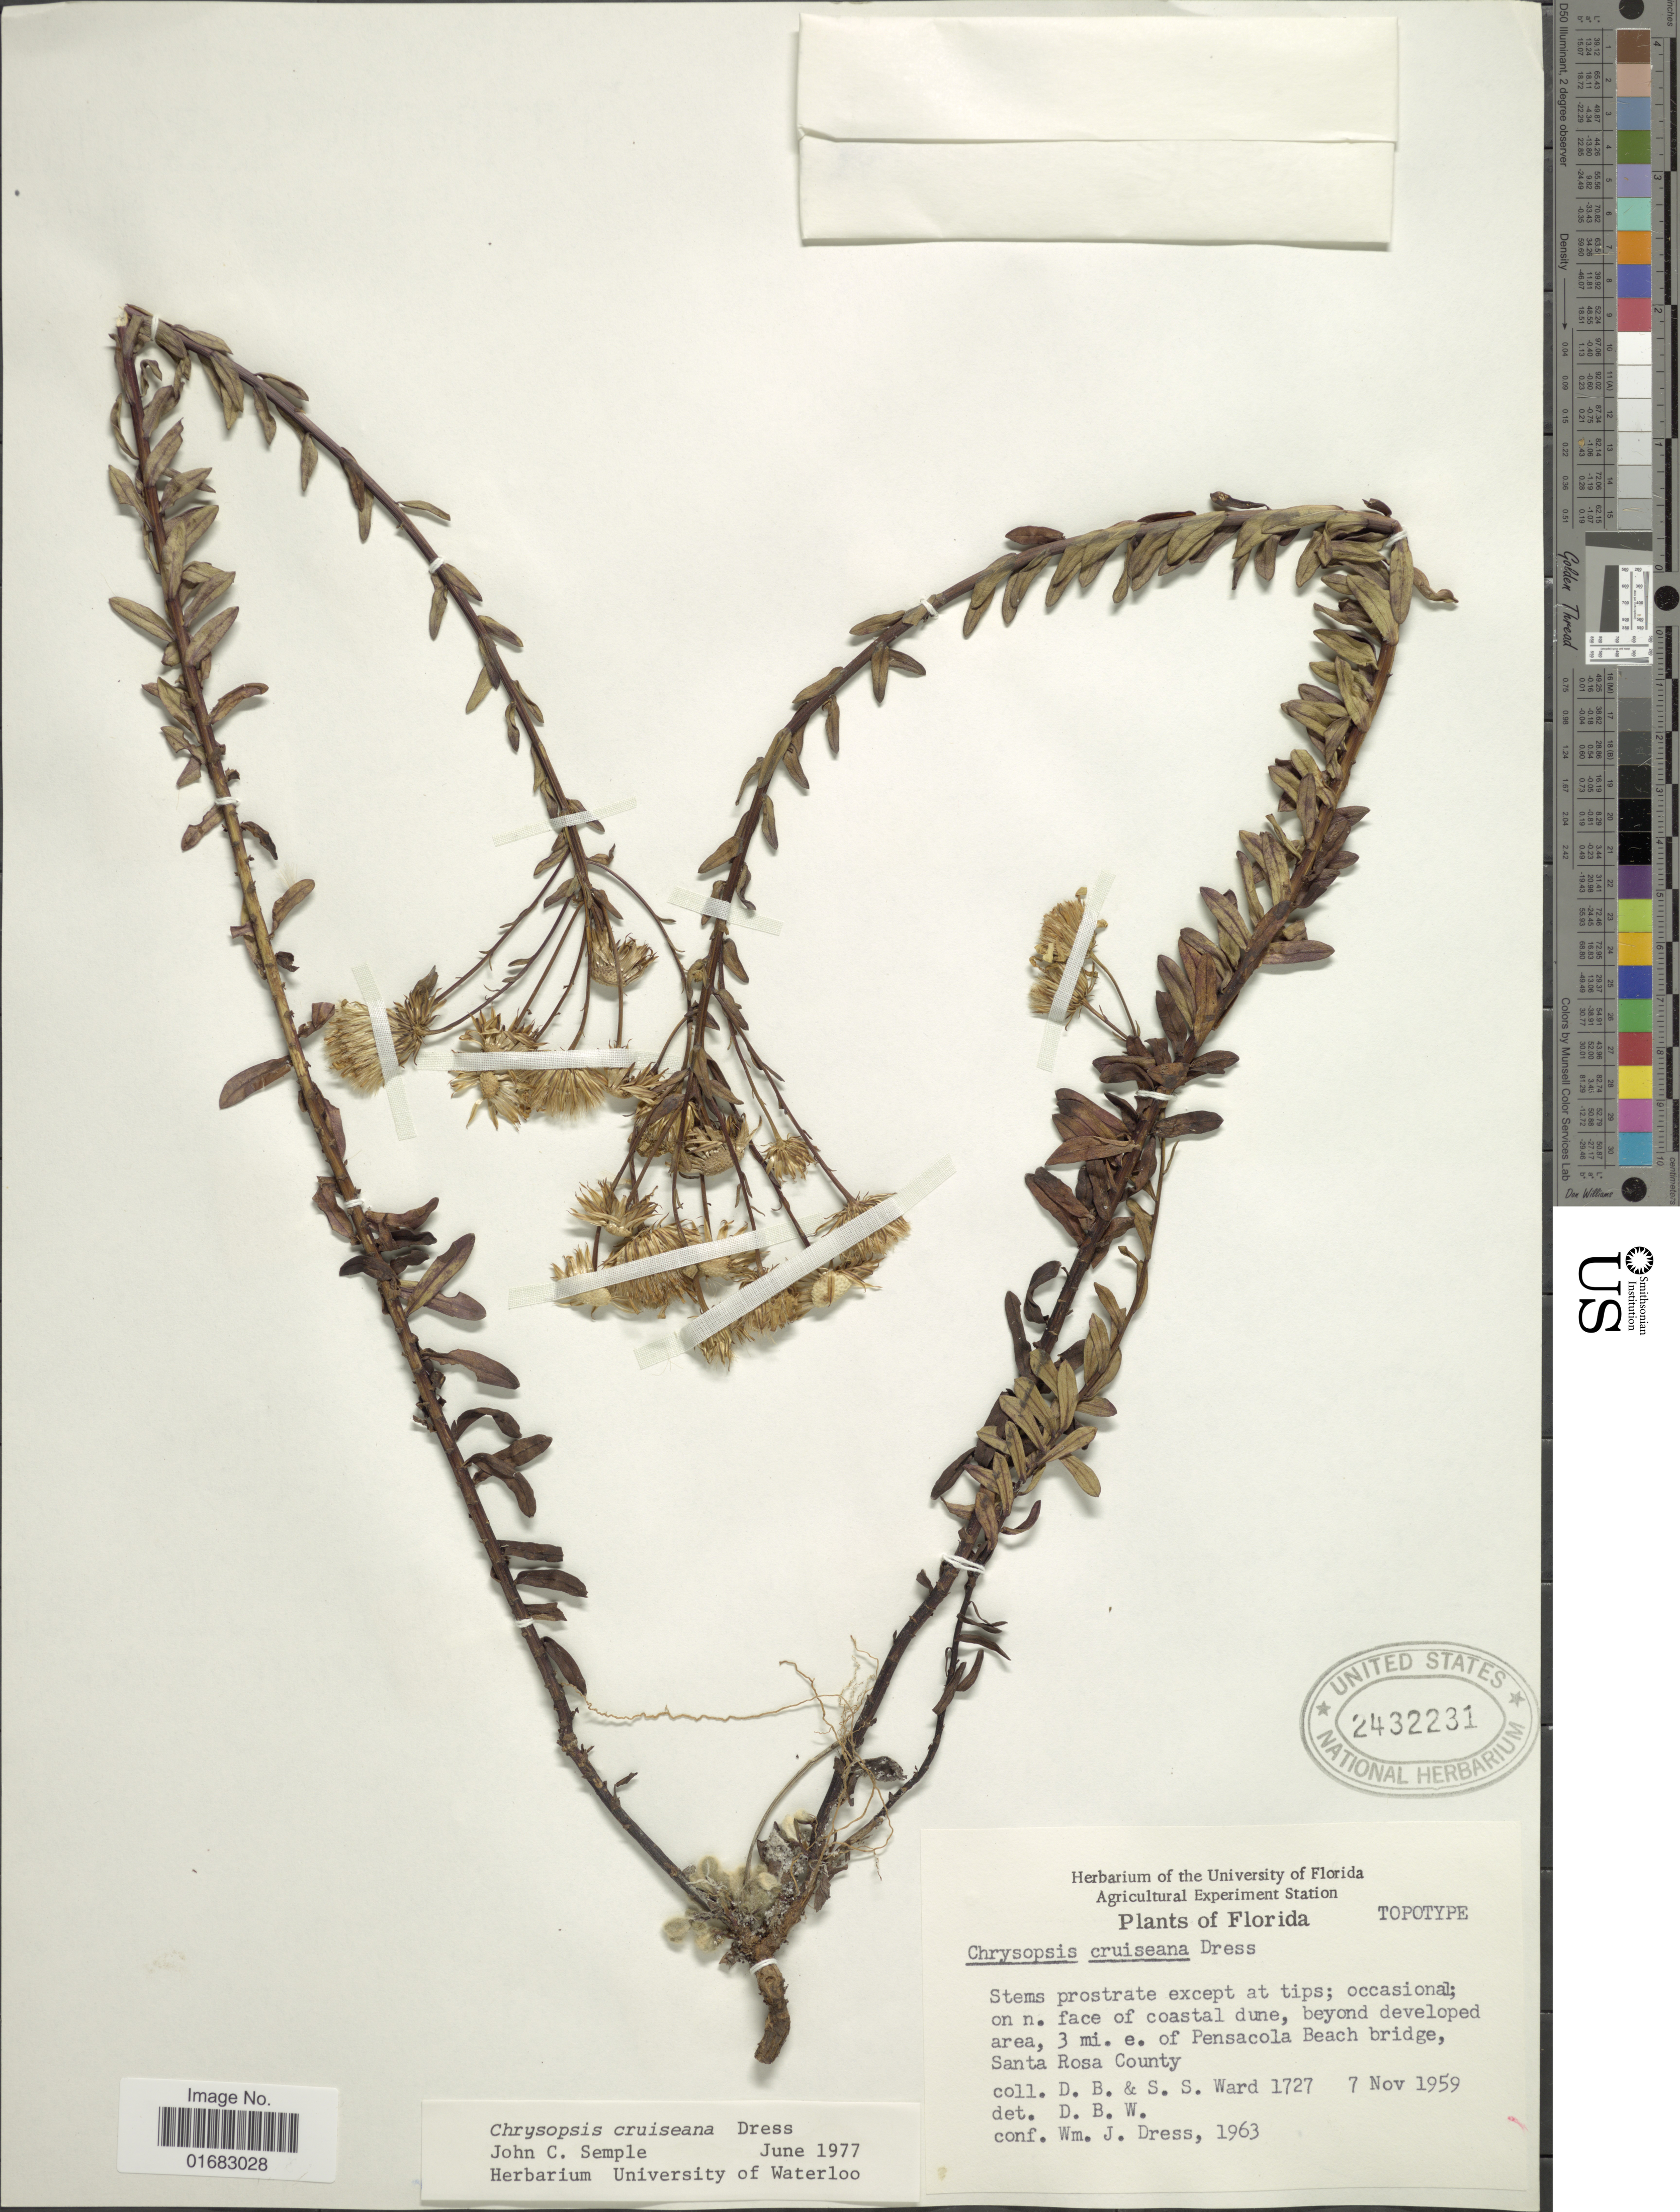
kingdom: Plantae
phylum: Tracheophyta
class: Magnoliopsida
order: Asterales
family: Asteraceae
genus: Chrysopsis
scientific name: Chrysopsis gossypina subsp. cruiseana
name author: (Dress) Semple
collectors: D. B. Ward & S. S. Ward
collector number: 1727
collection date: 1959-11-07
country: United States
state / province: Florida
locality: Florida. beyond developed area, 3 mi. e. of Pensacola Beach bridge, Santa Rosa County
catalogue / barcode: US 2432231